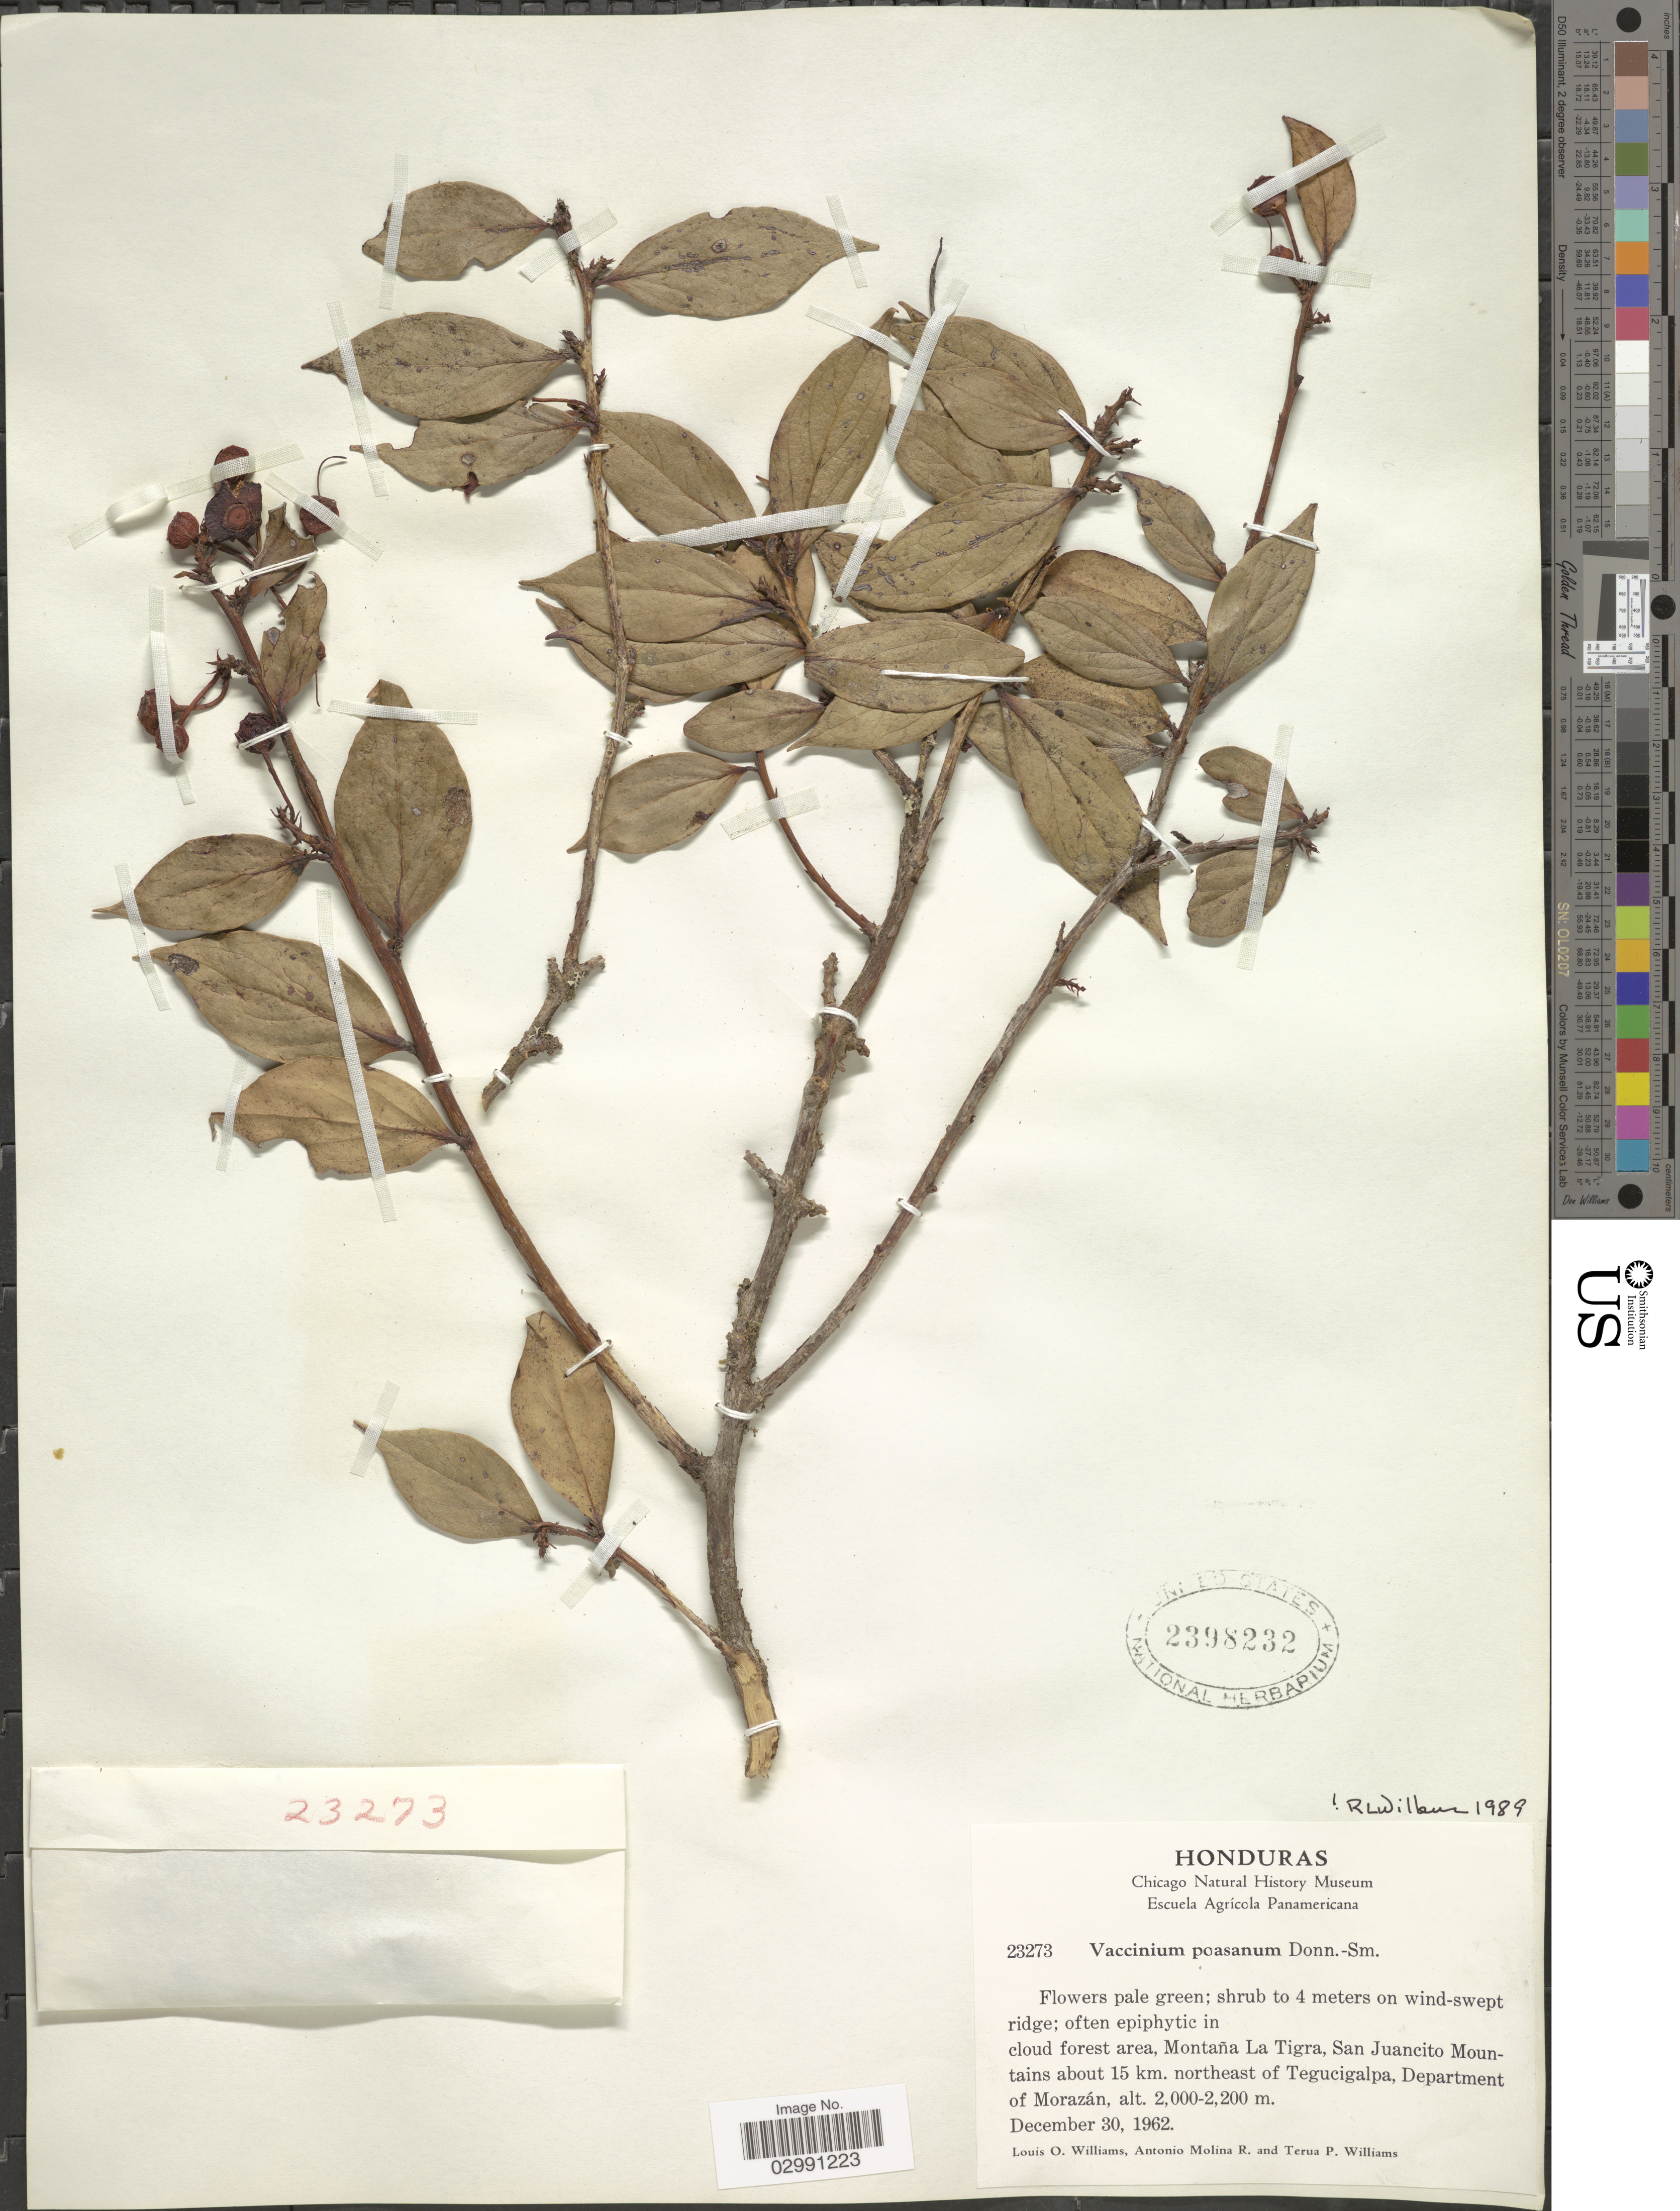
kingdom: Plantae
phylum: Tracheophyta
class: Magnoliopsida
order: Ericales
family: Ericaceae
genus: Vaccinium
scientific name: Vaccinium poasanum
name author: Donn. Sm.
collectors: L. O. Williams, A. Molina R. & T. Williams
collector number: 23273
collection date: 1962-12-30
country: Honduras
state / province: Fco. Morazán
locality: In cloud forest area, Montaña La Tigra, San Juancito Mountains about 15 km. northeast of Tegucigalpa, Department of Morazán.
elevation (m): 2000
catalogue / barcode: US 2398232